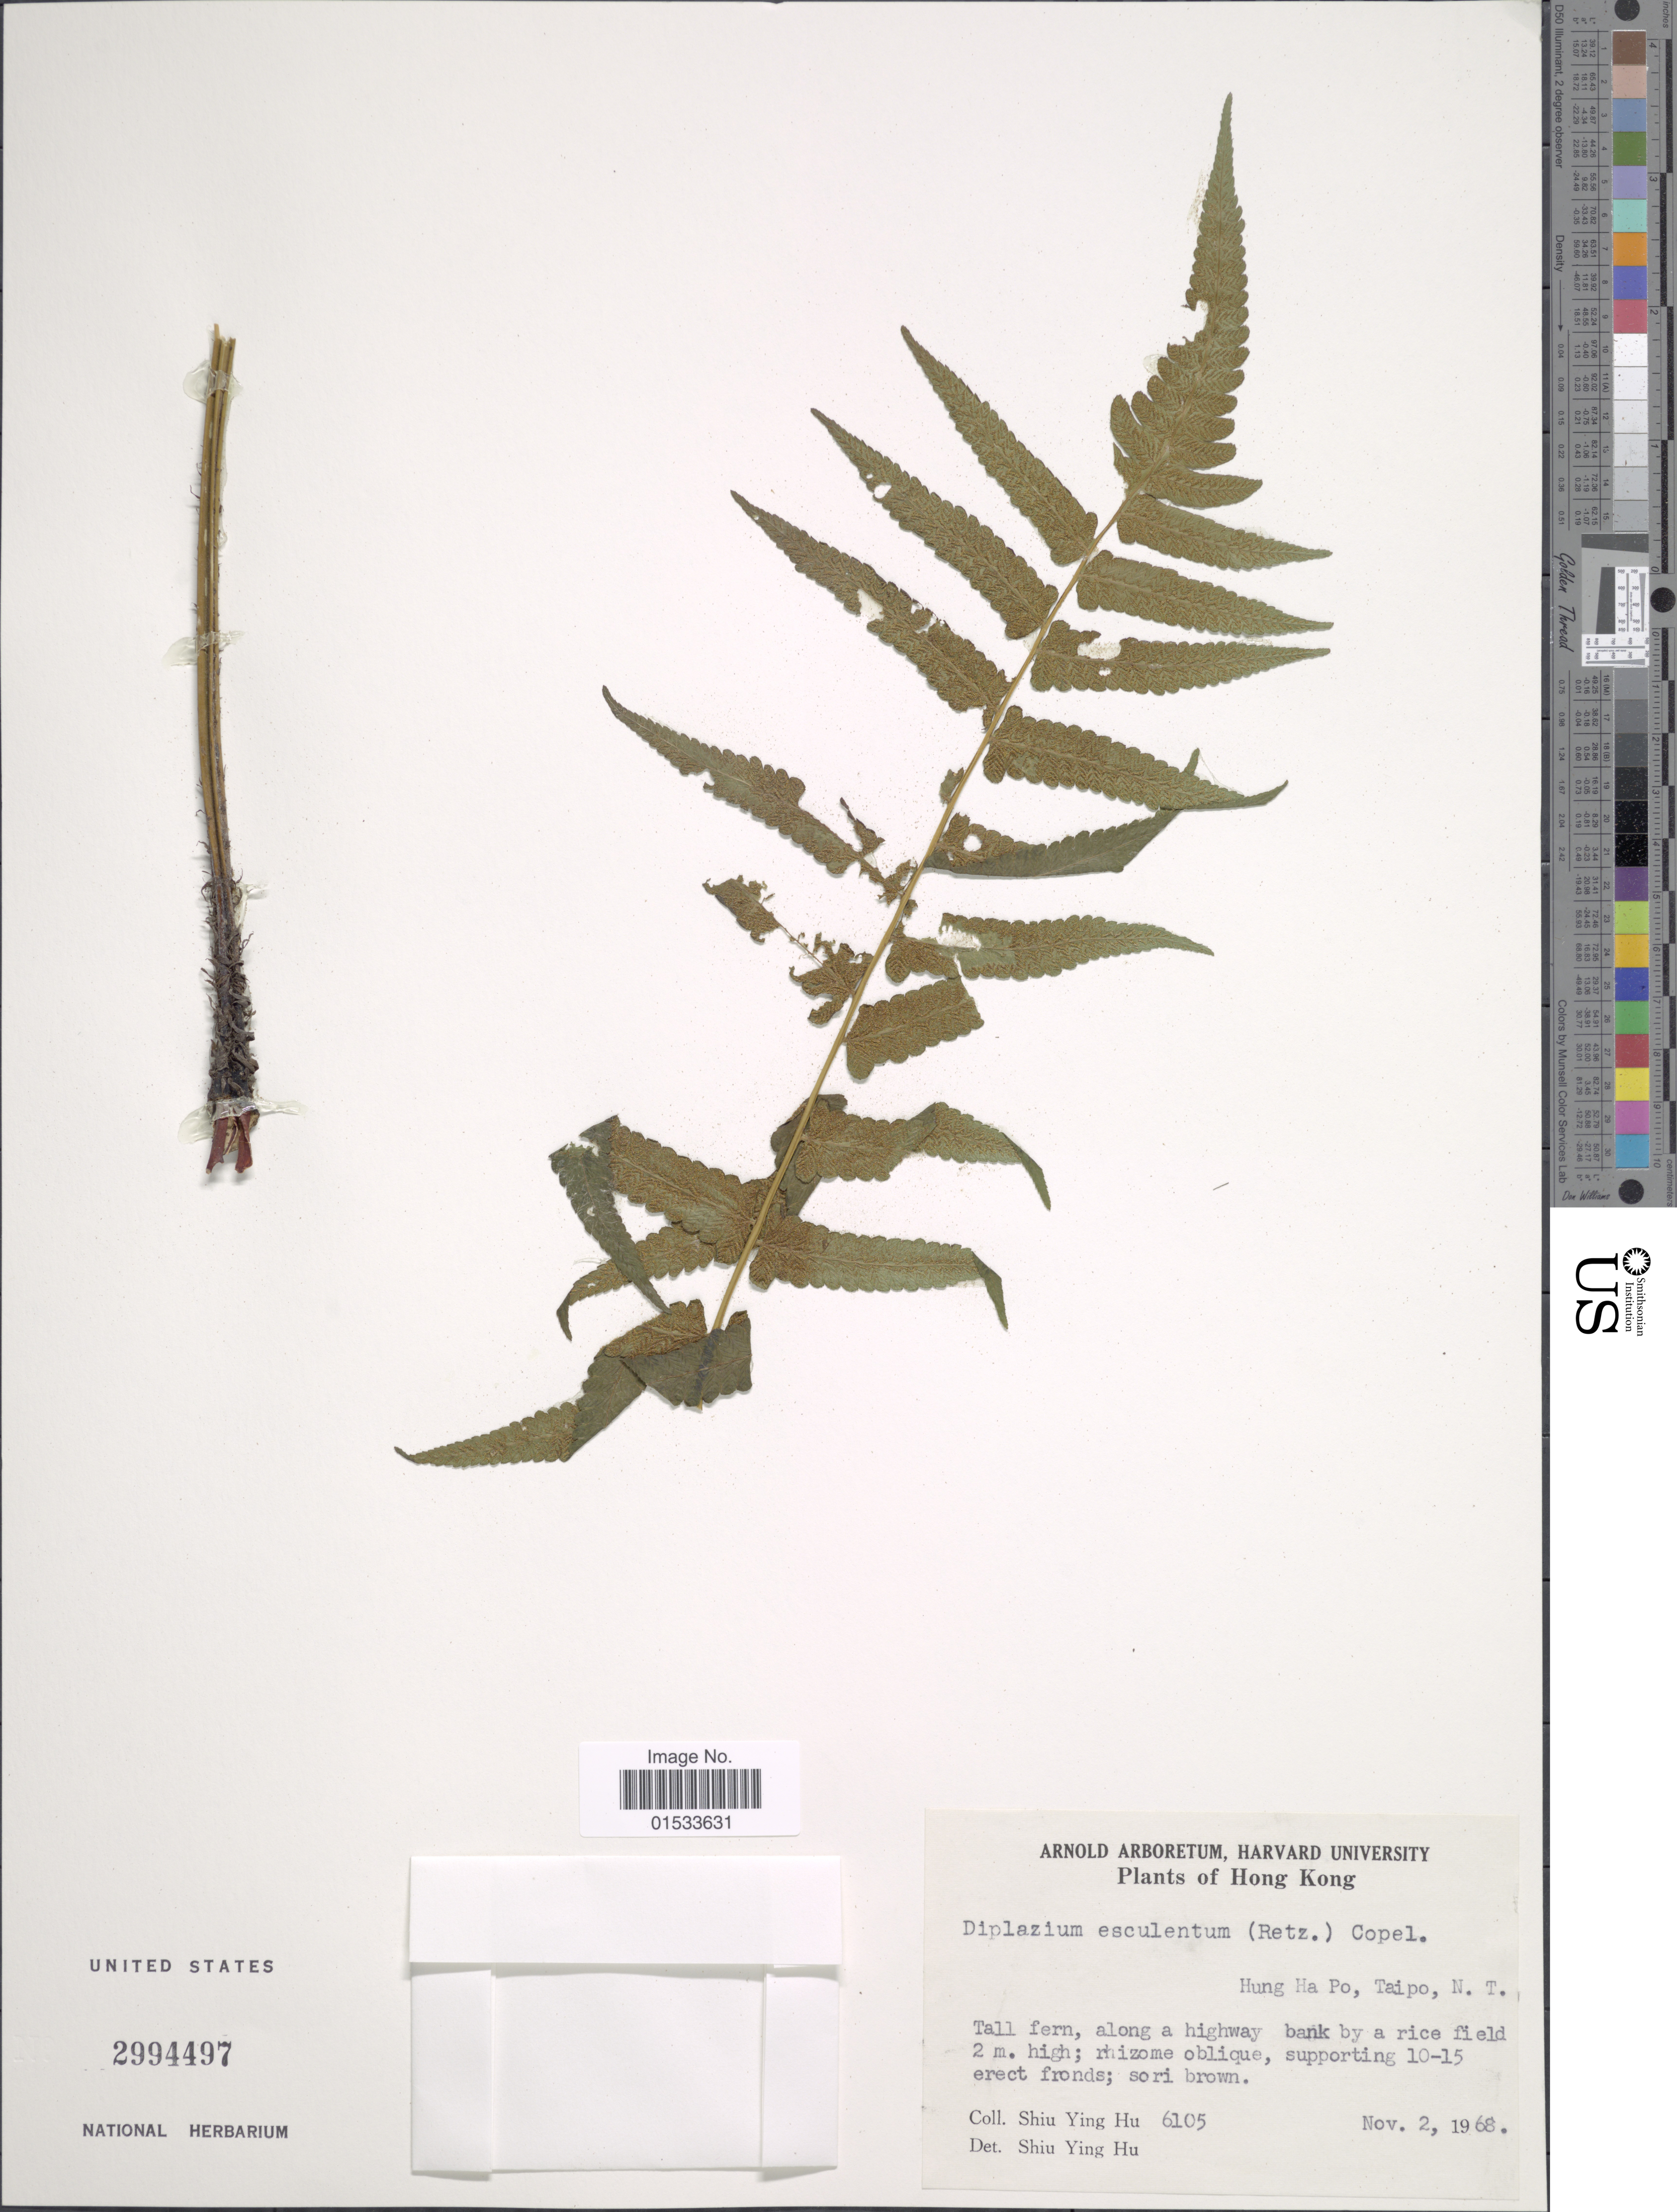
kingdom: Plantae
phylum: Tracheophyta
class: Polypodiopsida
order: Polypodiales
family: Athyriaceae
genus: Diplazium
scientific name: Diplazium esculentum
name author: (Retz.) Sw.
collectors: S. Y. Hu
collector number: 6105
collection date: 1968-12-02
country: China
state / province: Hong Kong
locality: Hung Ha Po, Taipo, N. T.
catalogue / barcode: US 2994497